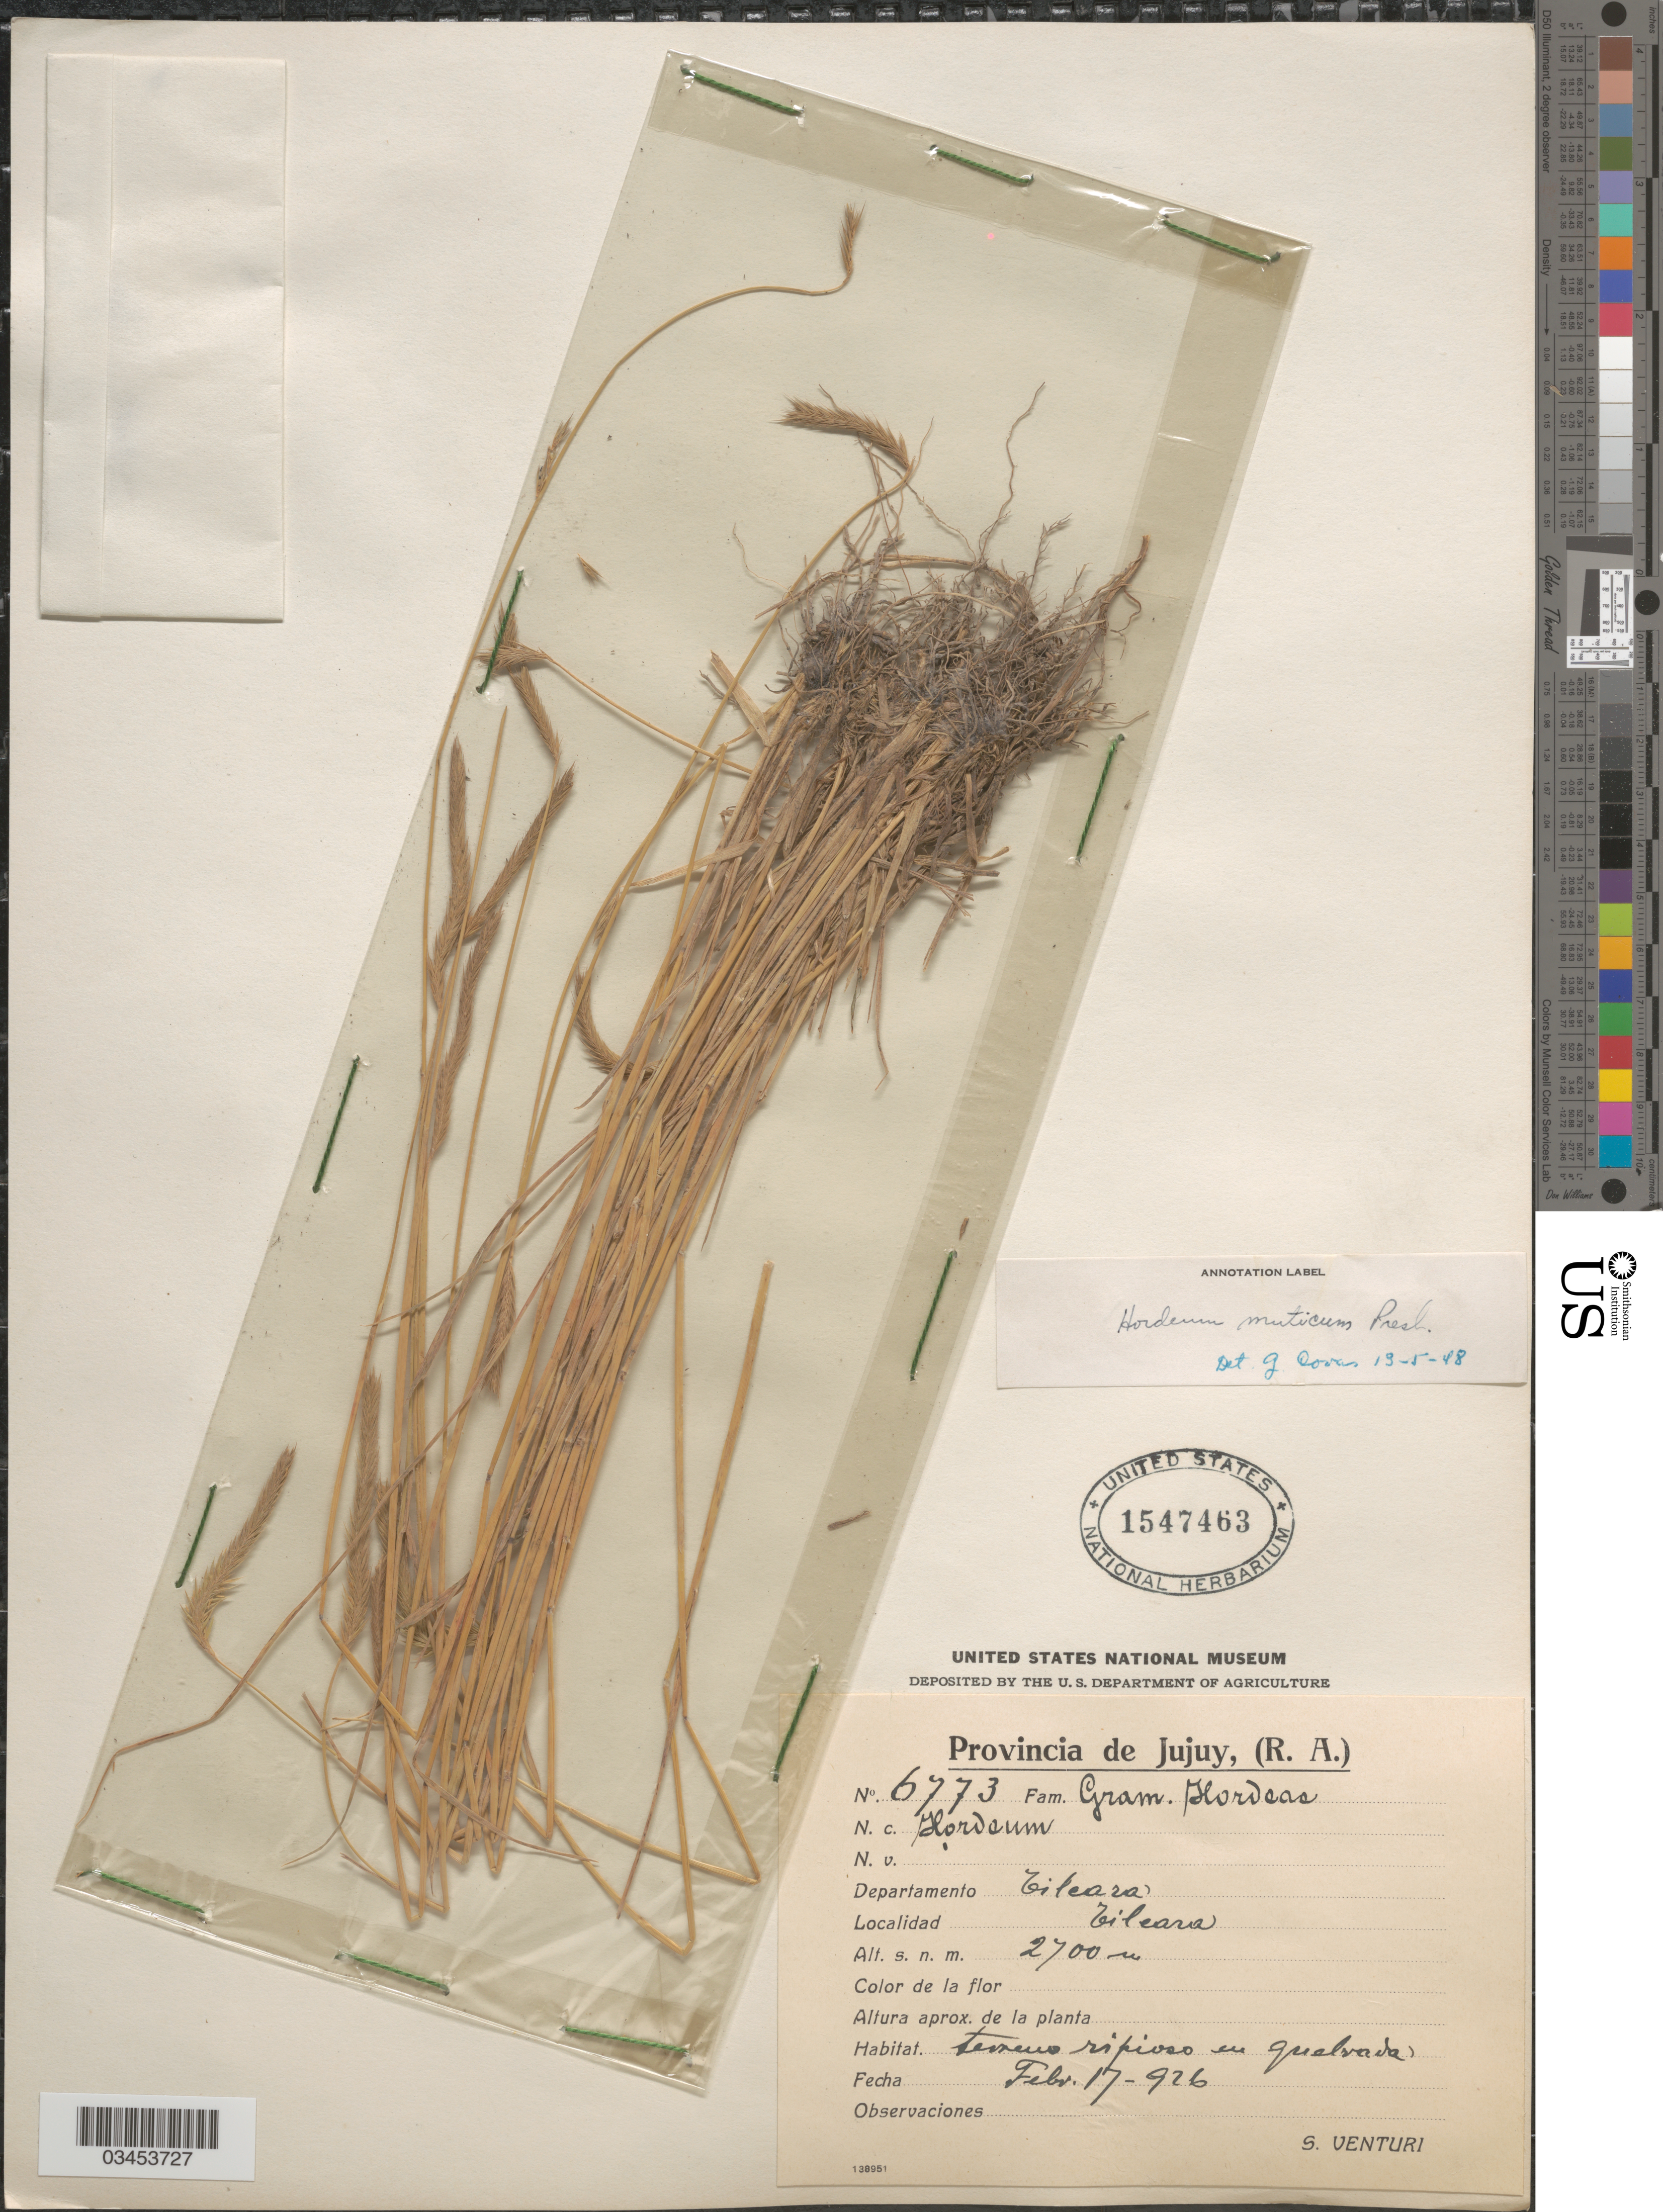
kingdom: Plantae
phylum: Tracheophyta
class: Liliopsida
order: Poales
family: Poaceae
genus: Hordeum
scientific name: Hordeum muticum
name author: J. Presl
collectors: S. Venturi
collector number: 6773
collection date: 1926-02-17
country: Argentina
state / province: Jujuy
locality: Departamento Tilcara. Tilcara.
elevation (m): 2700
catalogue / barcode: US 1547463